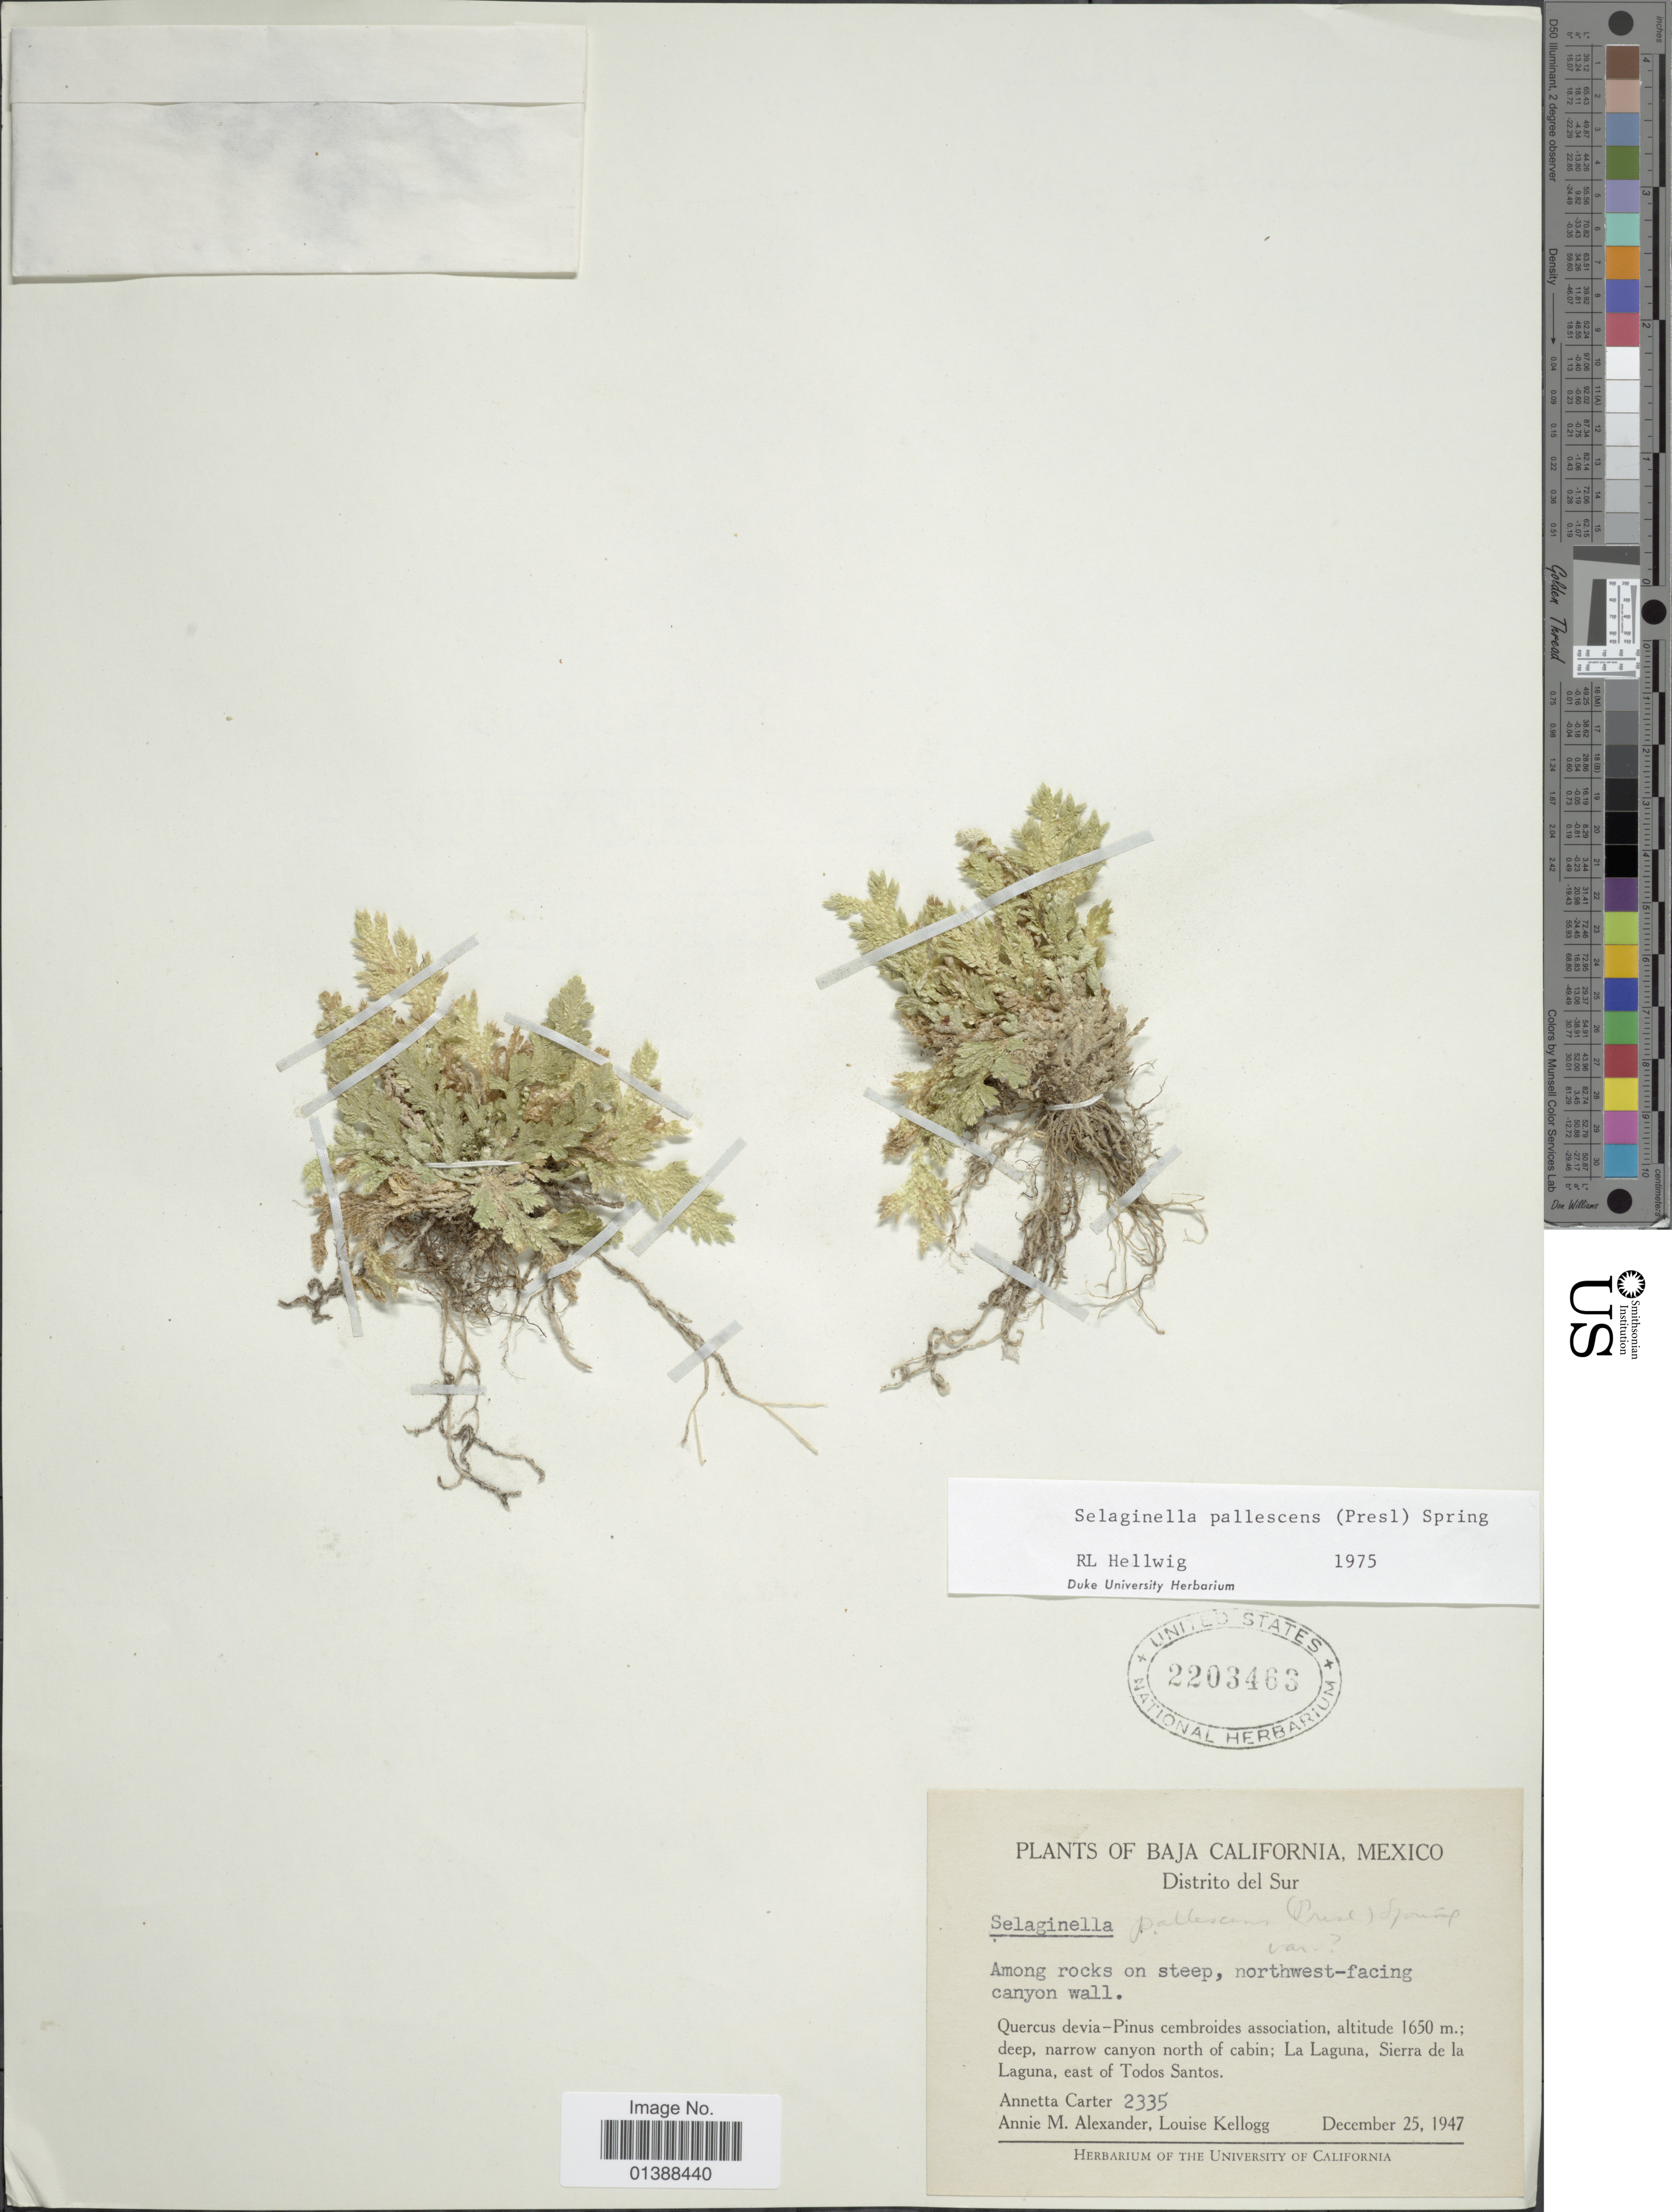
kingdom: Plantae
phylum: Tracheophyta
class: Lycopodiopsida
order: Selaginellales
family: Selaginellaceae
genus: Selaginella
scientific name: Selaginella pallescens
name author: (C. Presl) Spring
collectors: A. Carter, A. M. Alexander & L. Kellogg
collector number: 2335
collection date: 1947-12-25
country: Mexico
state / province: Baja California Sur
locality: Distrito del Sur, narrow canyon north of cabin; La Laguna, Sierra de la Laguna, east of Todos Santos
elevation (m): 1650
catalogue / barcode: US 2203463